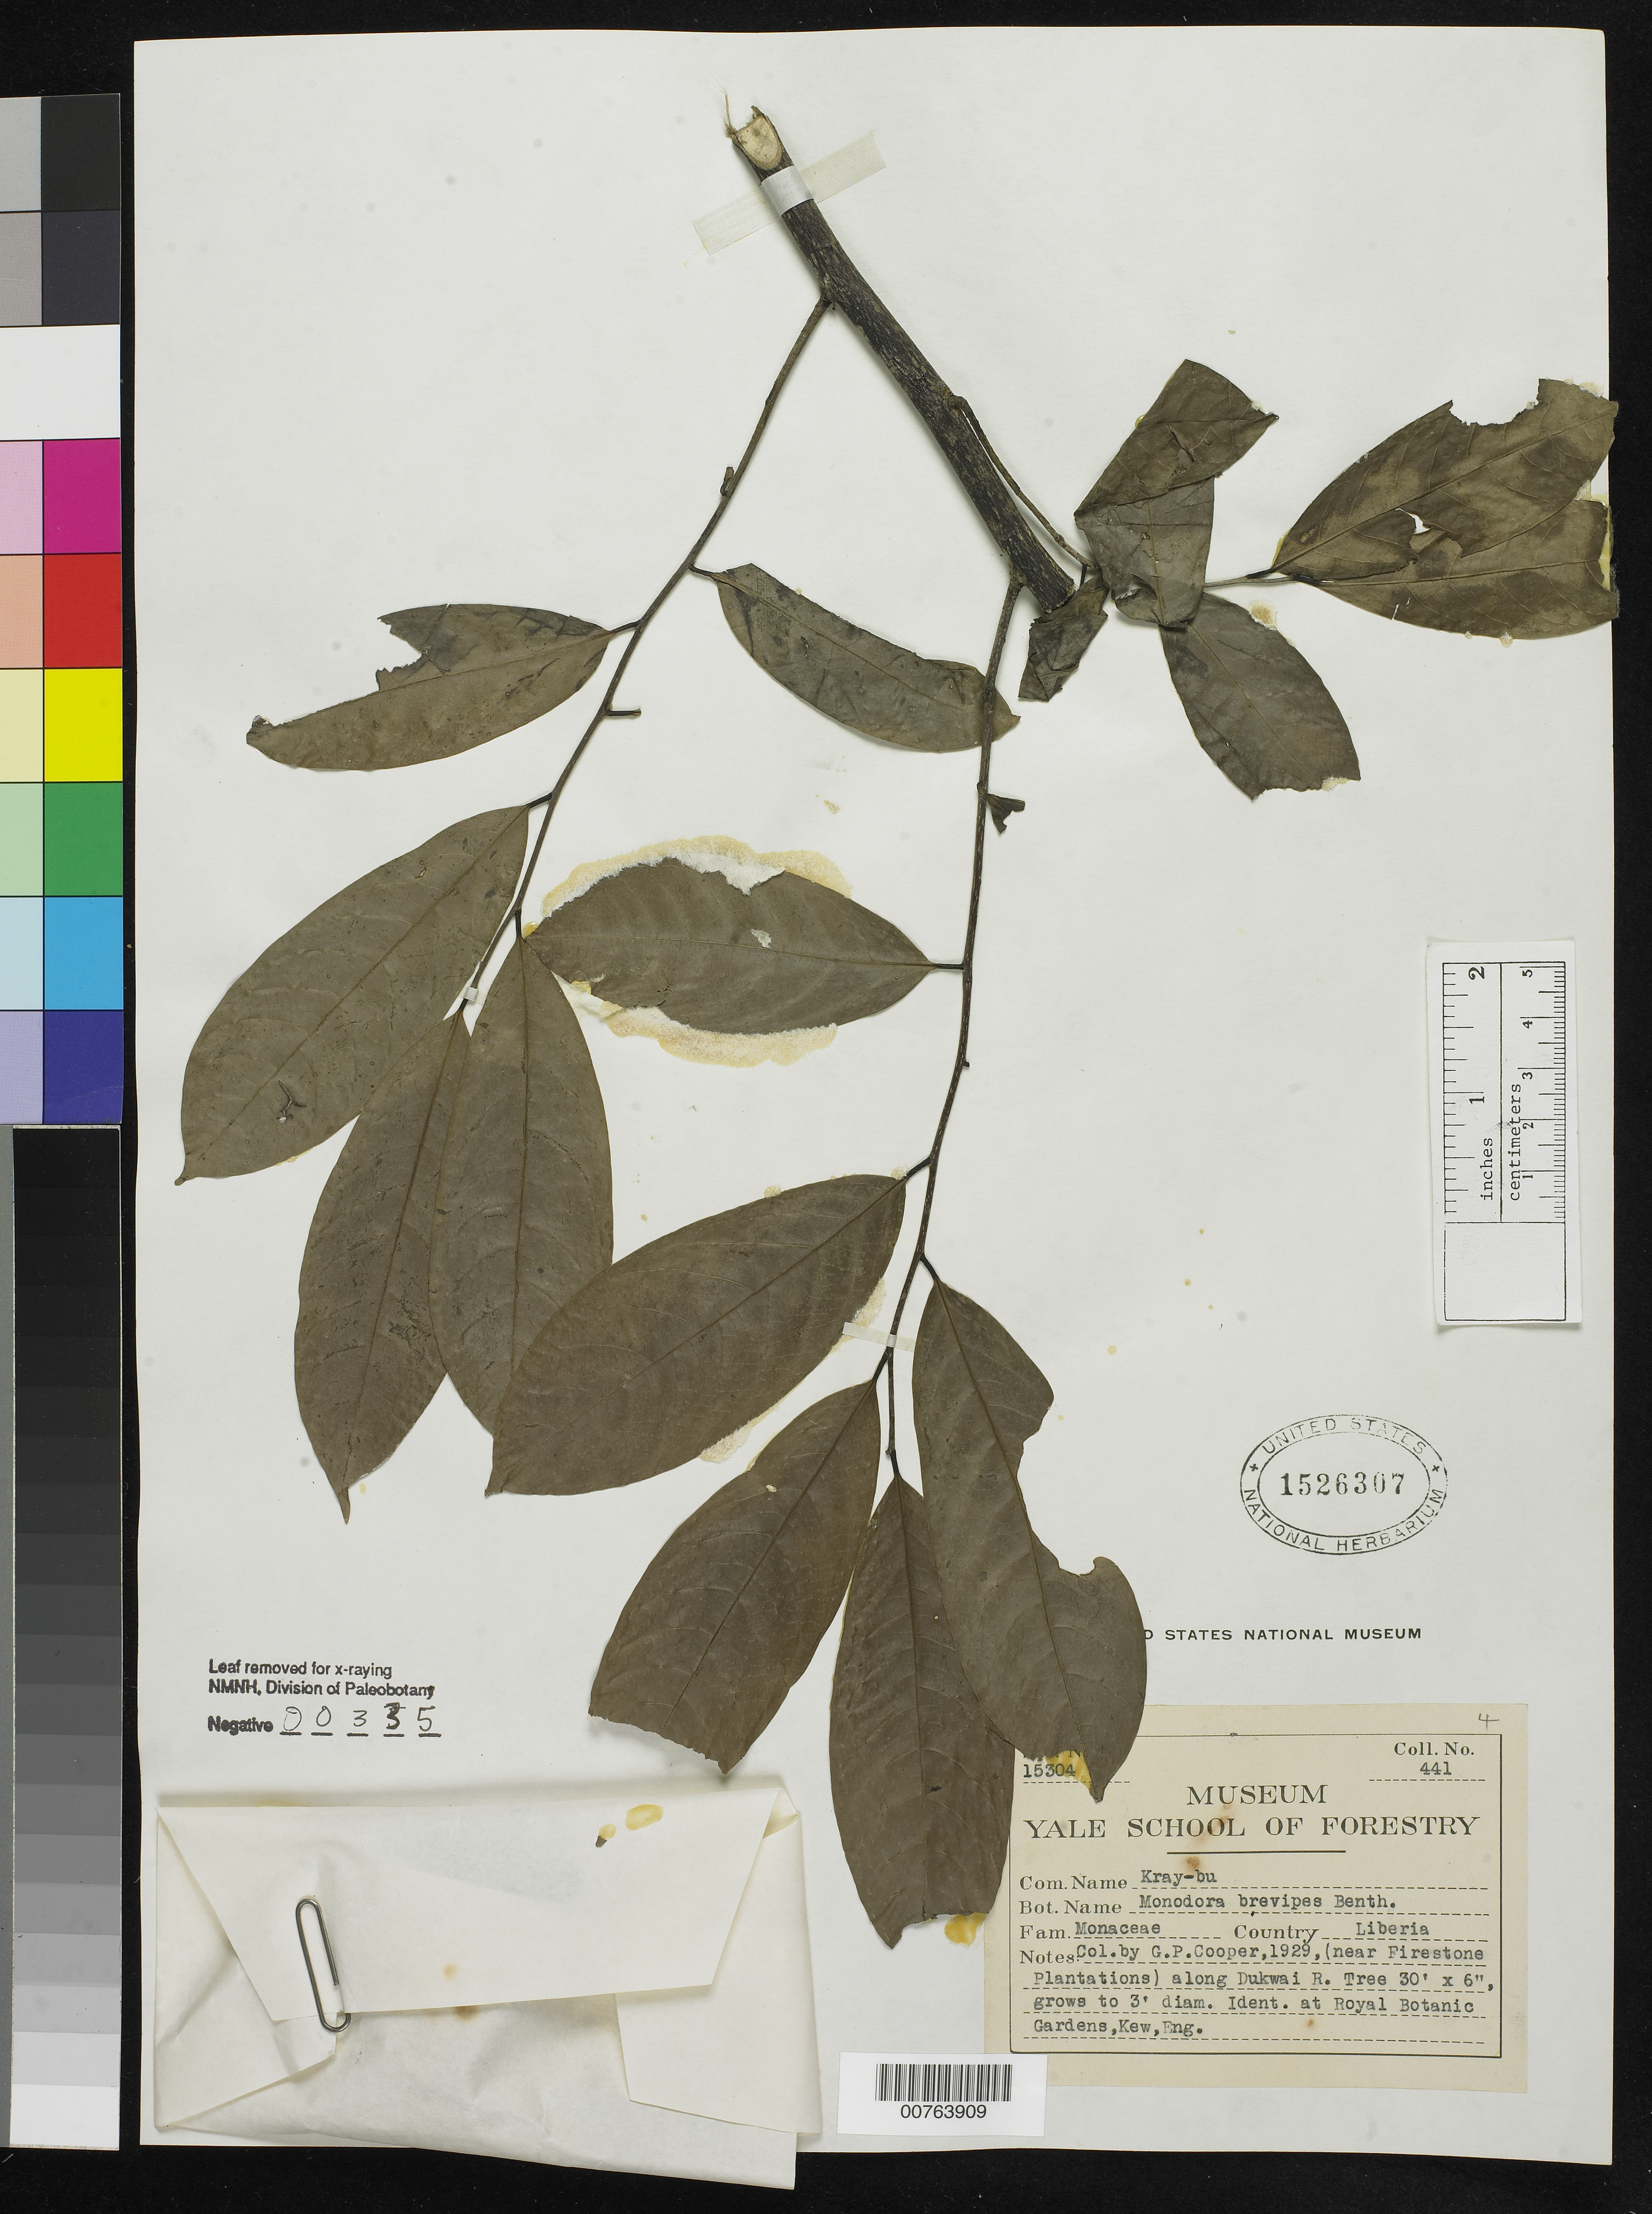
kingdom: Plantae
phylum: Tracheophyta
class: Magnoliopsida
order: Magnoliales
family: Annonaceae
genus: Monodora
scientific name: Monodora brevipes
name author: Benth.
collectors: G. Cooper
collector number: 441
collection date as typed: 1929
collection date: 1929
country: Liberia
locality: (near Firestone Plantations) along Dukwai River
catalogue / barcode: US 1526307